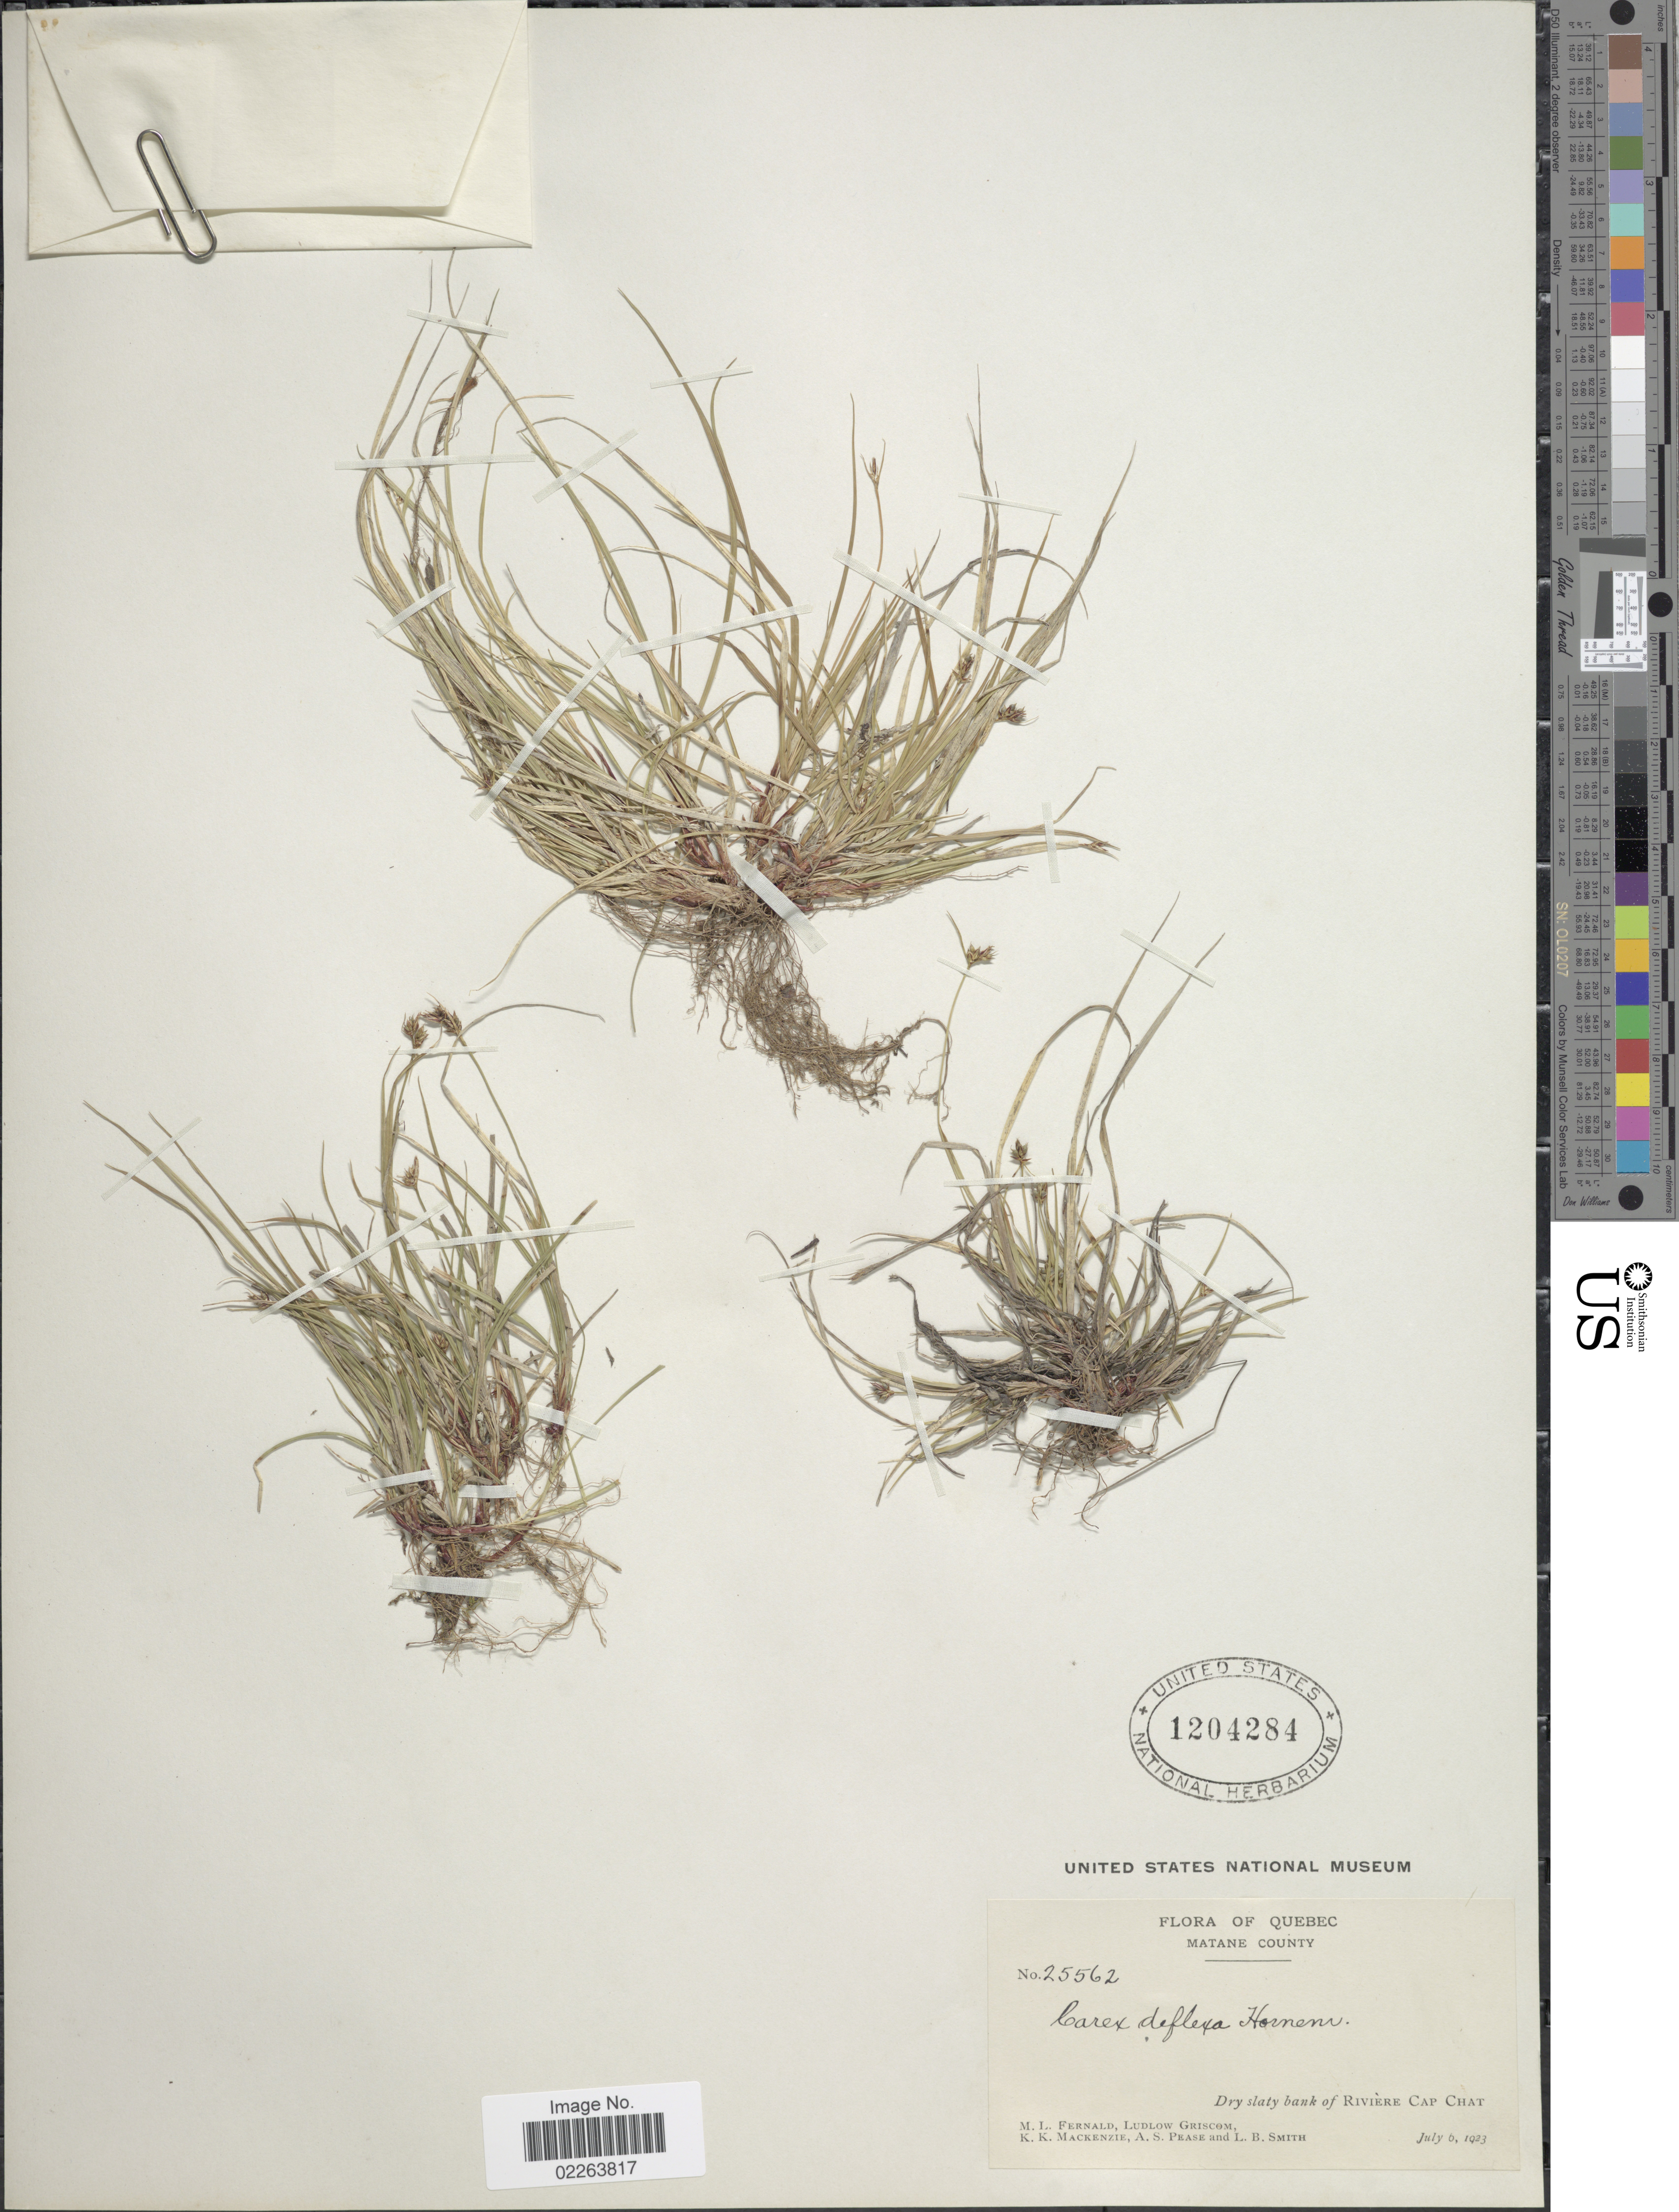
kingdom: Plantae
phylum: Tracheophyta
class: Liliopsida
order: Poales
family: Cyperaceae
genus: Carex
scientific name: Carex deflexa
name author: Hornem.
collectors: M. L. Fernald, L. Griscom, K. K. Mackenzie, A. S. Pease & L. Smith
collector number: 25562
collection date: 1923-07-06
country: Canada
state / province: Quebec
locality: Matane County, Dry slaty bank of Riviere Cap Chat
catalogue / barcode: US 1204284